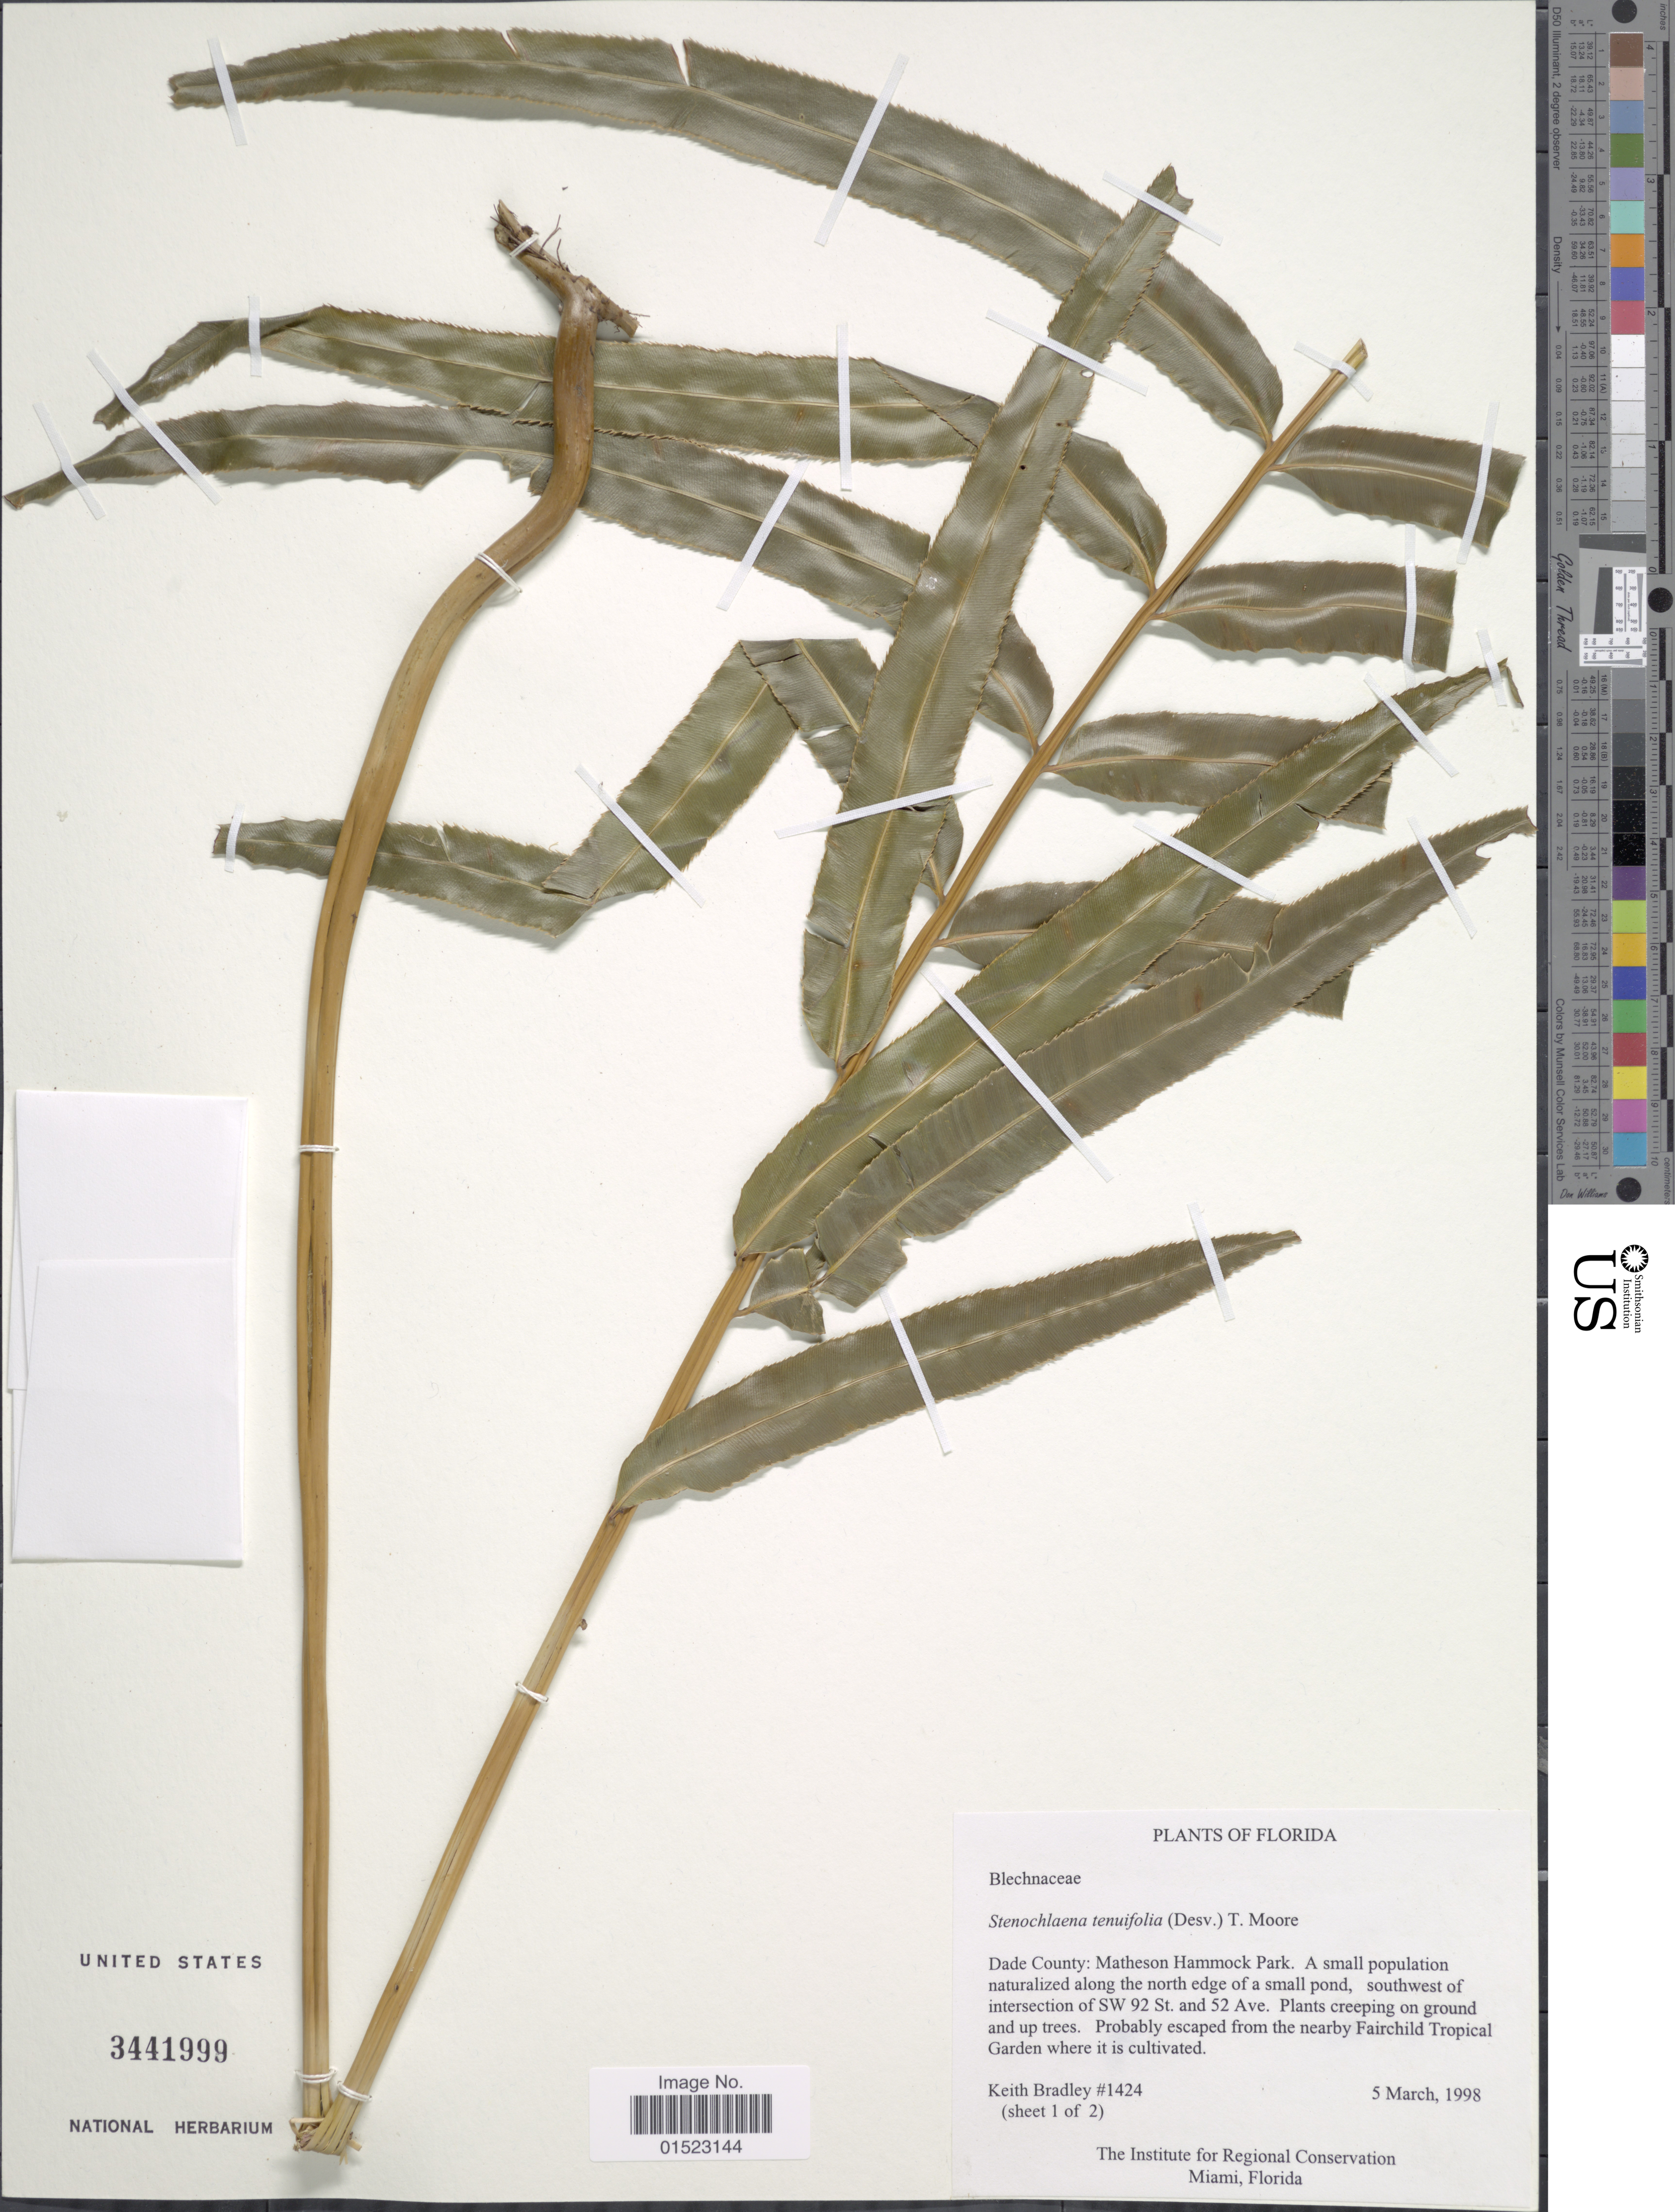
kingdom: Plantae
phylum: Tracheophyta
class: Polypodiopsida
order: Polypodiales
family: Blechnaceae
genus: Stenochlaena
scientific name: Stenochlaena tenuifolia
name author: (Desv.) T. Moore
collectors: K. Bradley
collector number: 1424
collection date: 1998-03-05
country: United States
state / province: Florida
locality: Dade County: Matheson Hammock Park, A small population naturalized along the north edge of a small pond, southwest of intersection of SW 92 St. and 52 Ave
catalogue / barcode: US 3441999